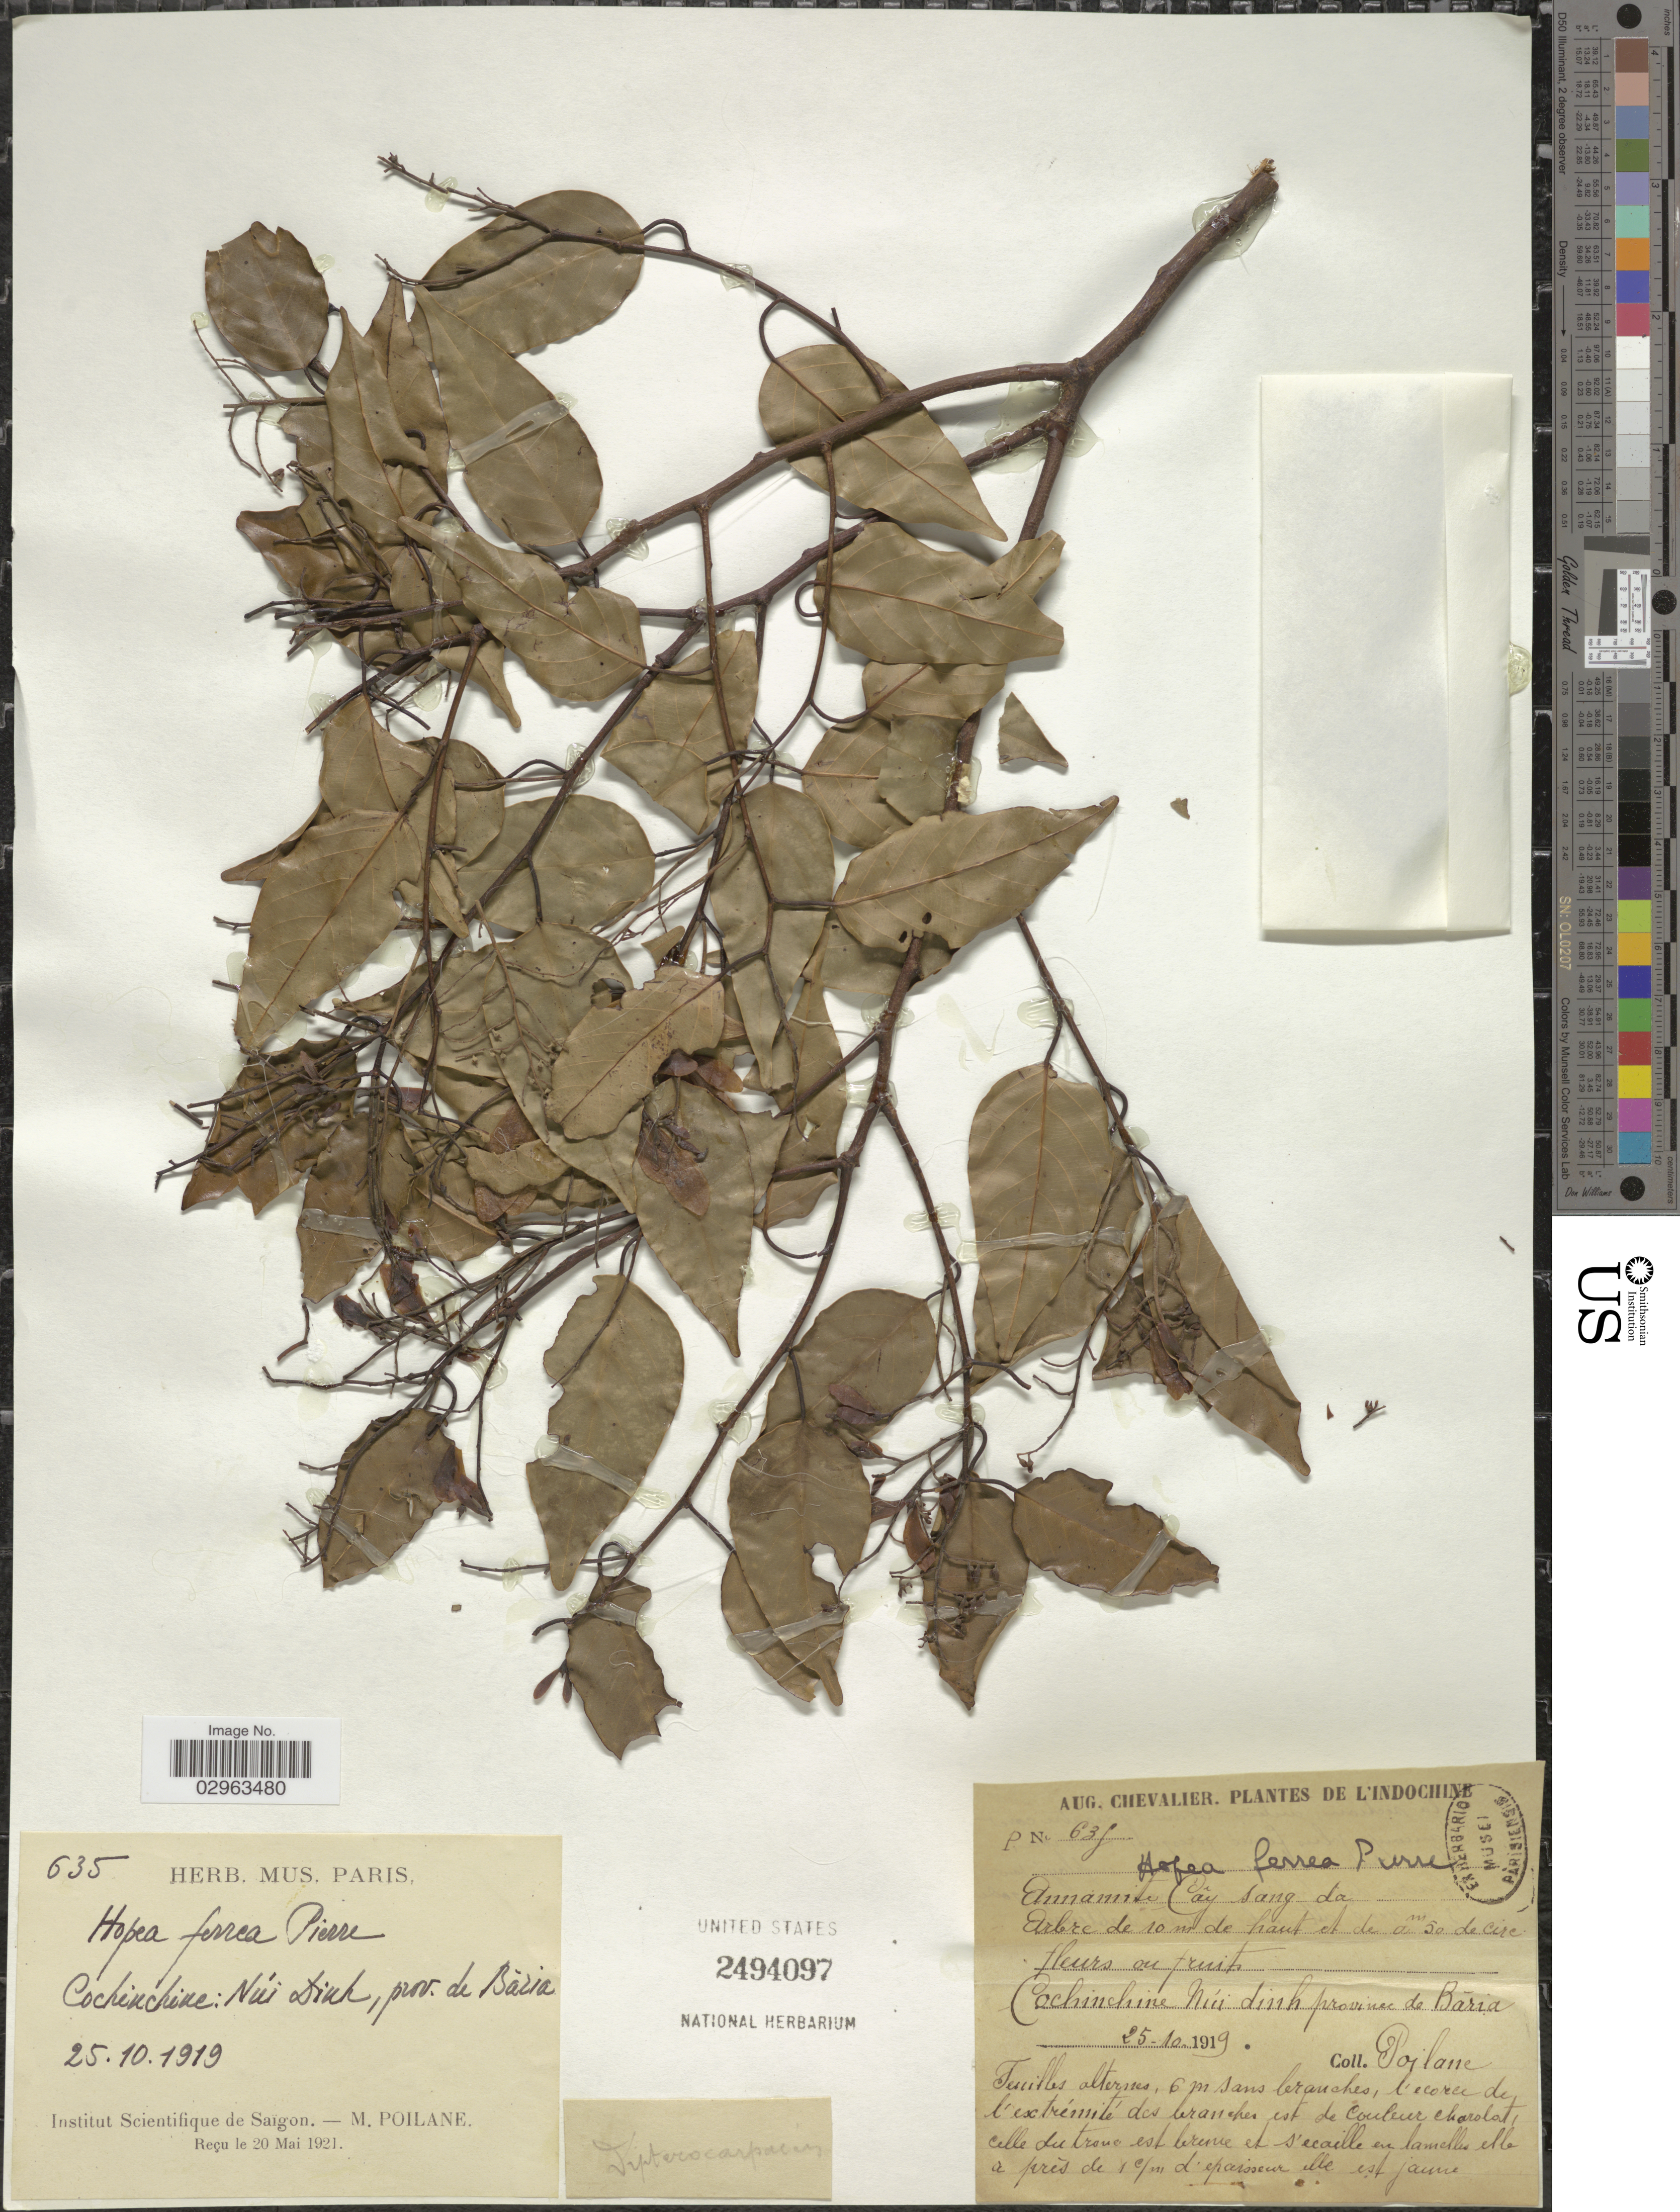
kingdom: Plantae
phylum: Tracheophyta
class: Magnoliopsida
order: Malvales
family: Dipterocarpaceae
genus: Hopea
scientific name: Hopea ferrea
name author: Pierre ex Laness.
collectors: M. Poilane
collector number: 635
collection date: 1919-10-25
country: Vietnam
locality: Indochine. Cochinchine: Núi Dinh, prov. de Bária.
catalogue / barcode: US 2494097